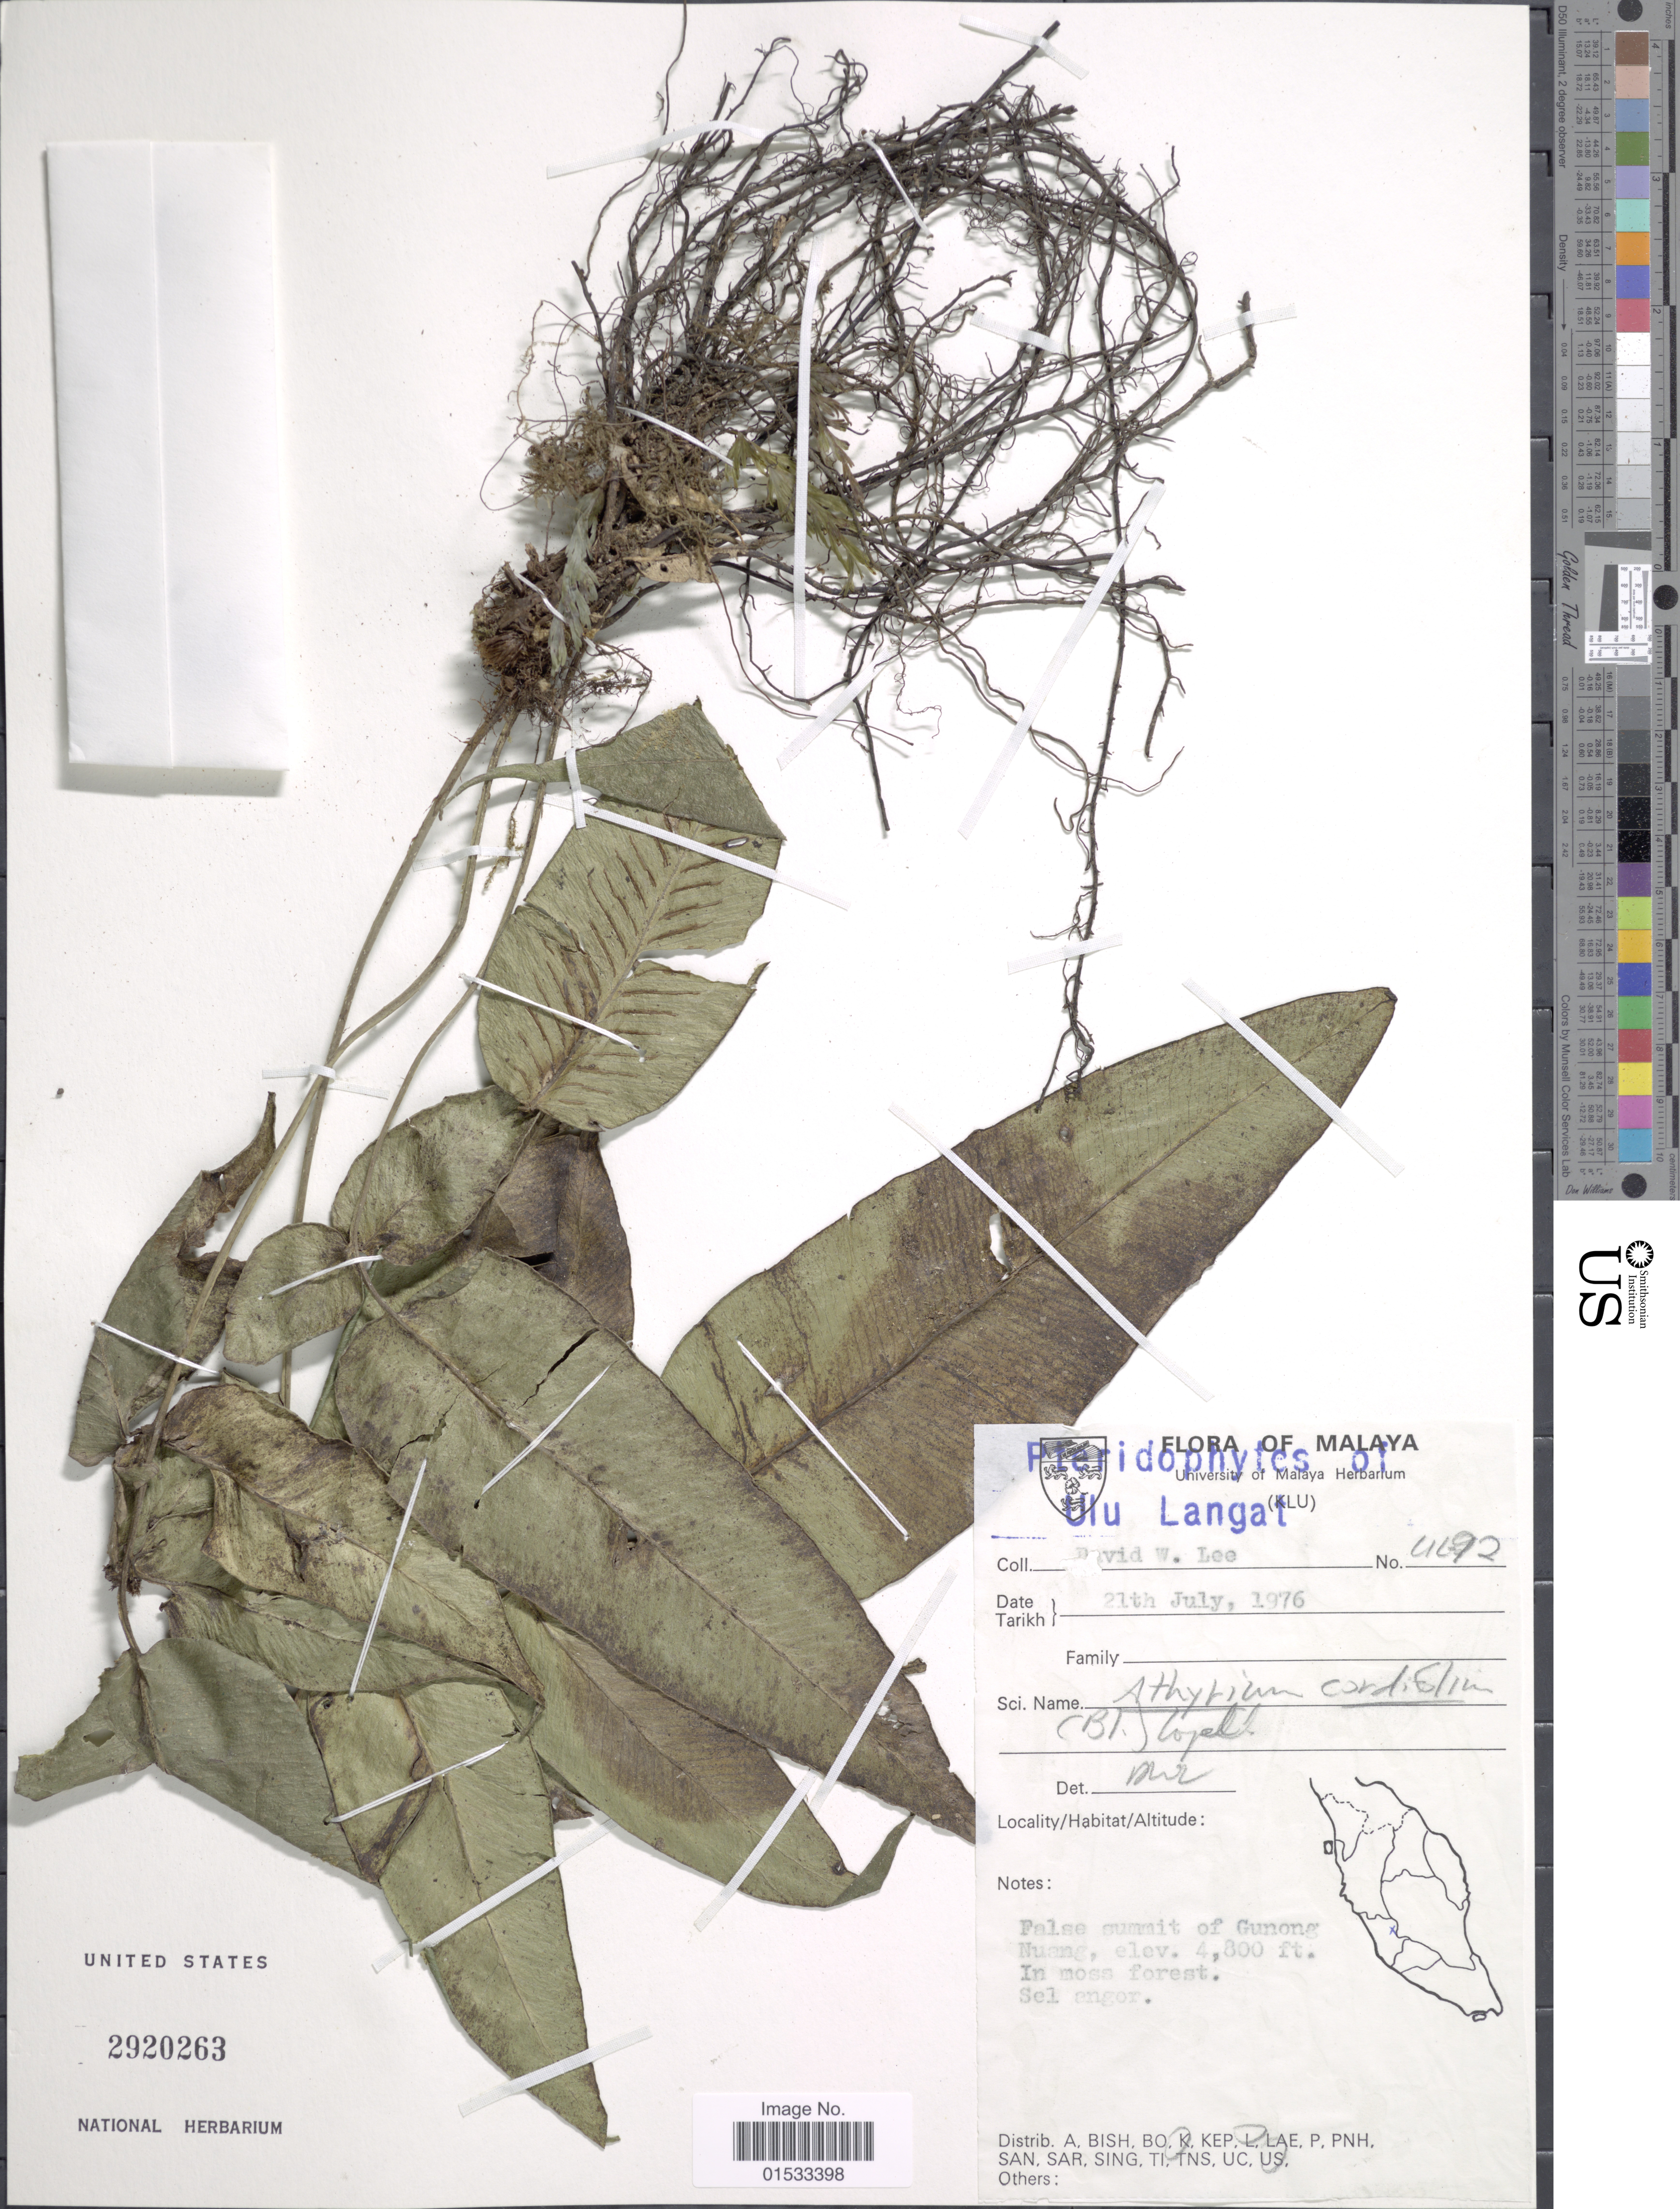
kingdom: Plantae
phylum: Tracheophyta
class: Polypodiopsida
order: Polypodiales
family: Athyriaceae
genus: Diplazium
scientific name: Diplazium cordifolium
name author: Blume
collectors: D. Lee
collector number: UL92*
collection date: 1976-07-21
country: Malaysia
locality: Malaya, flase summit of Gunong Nuang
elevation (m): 1463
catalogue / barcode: US 2920263